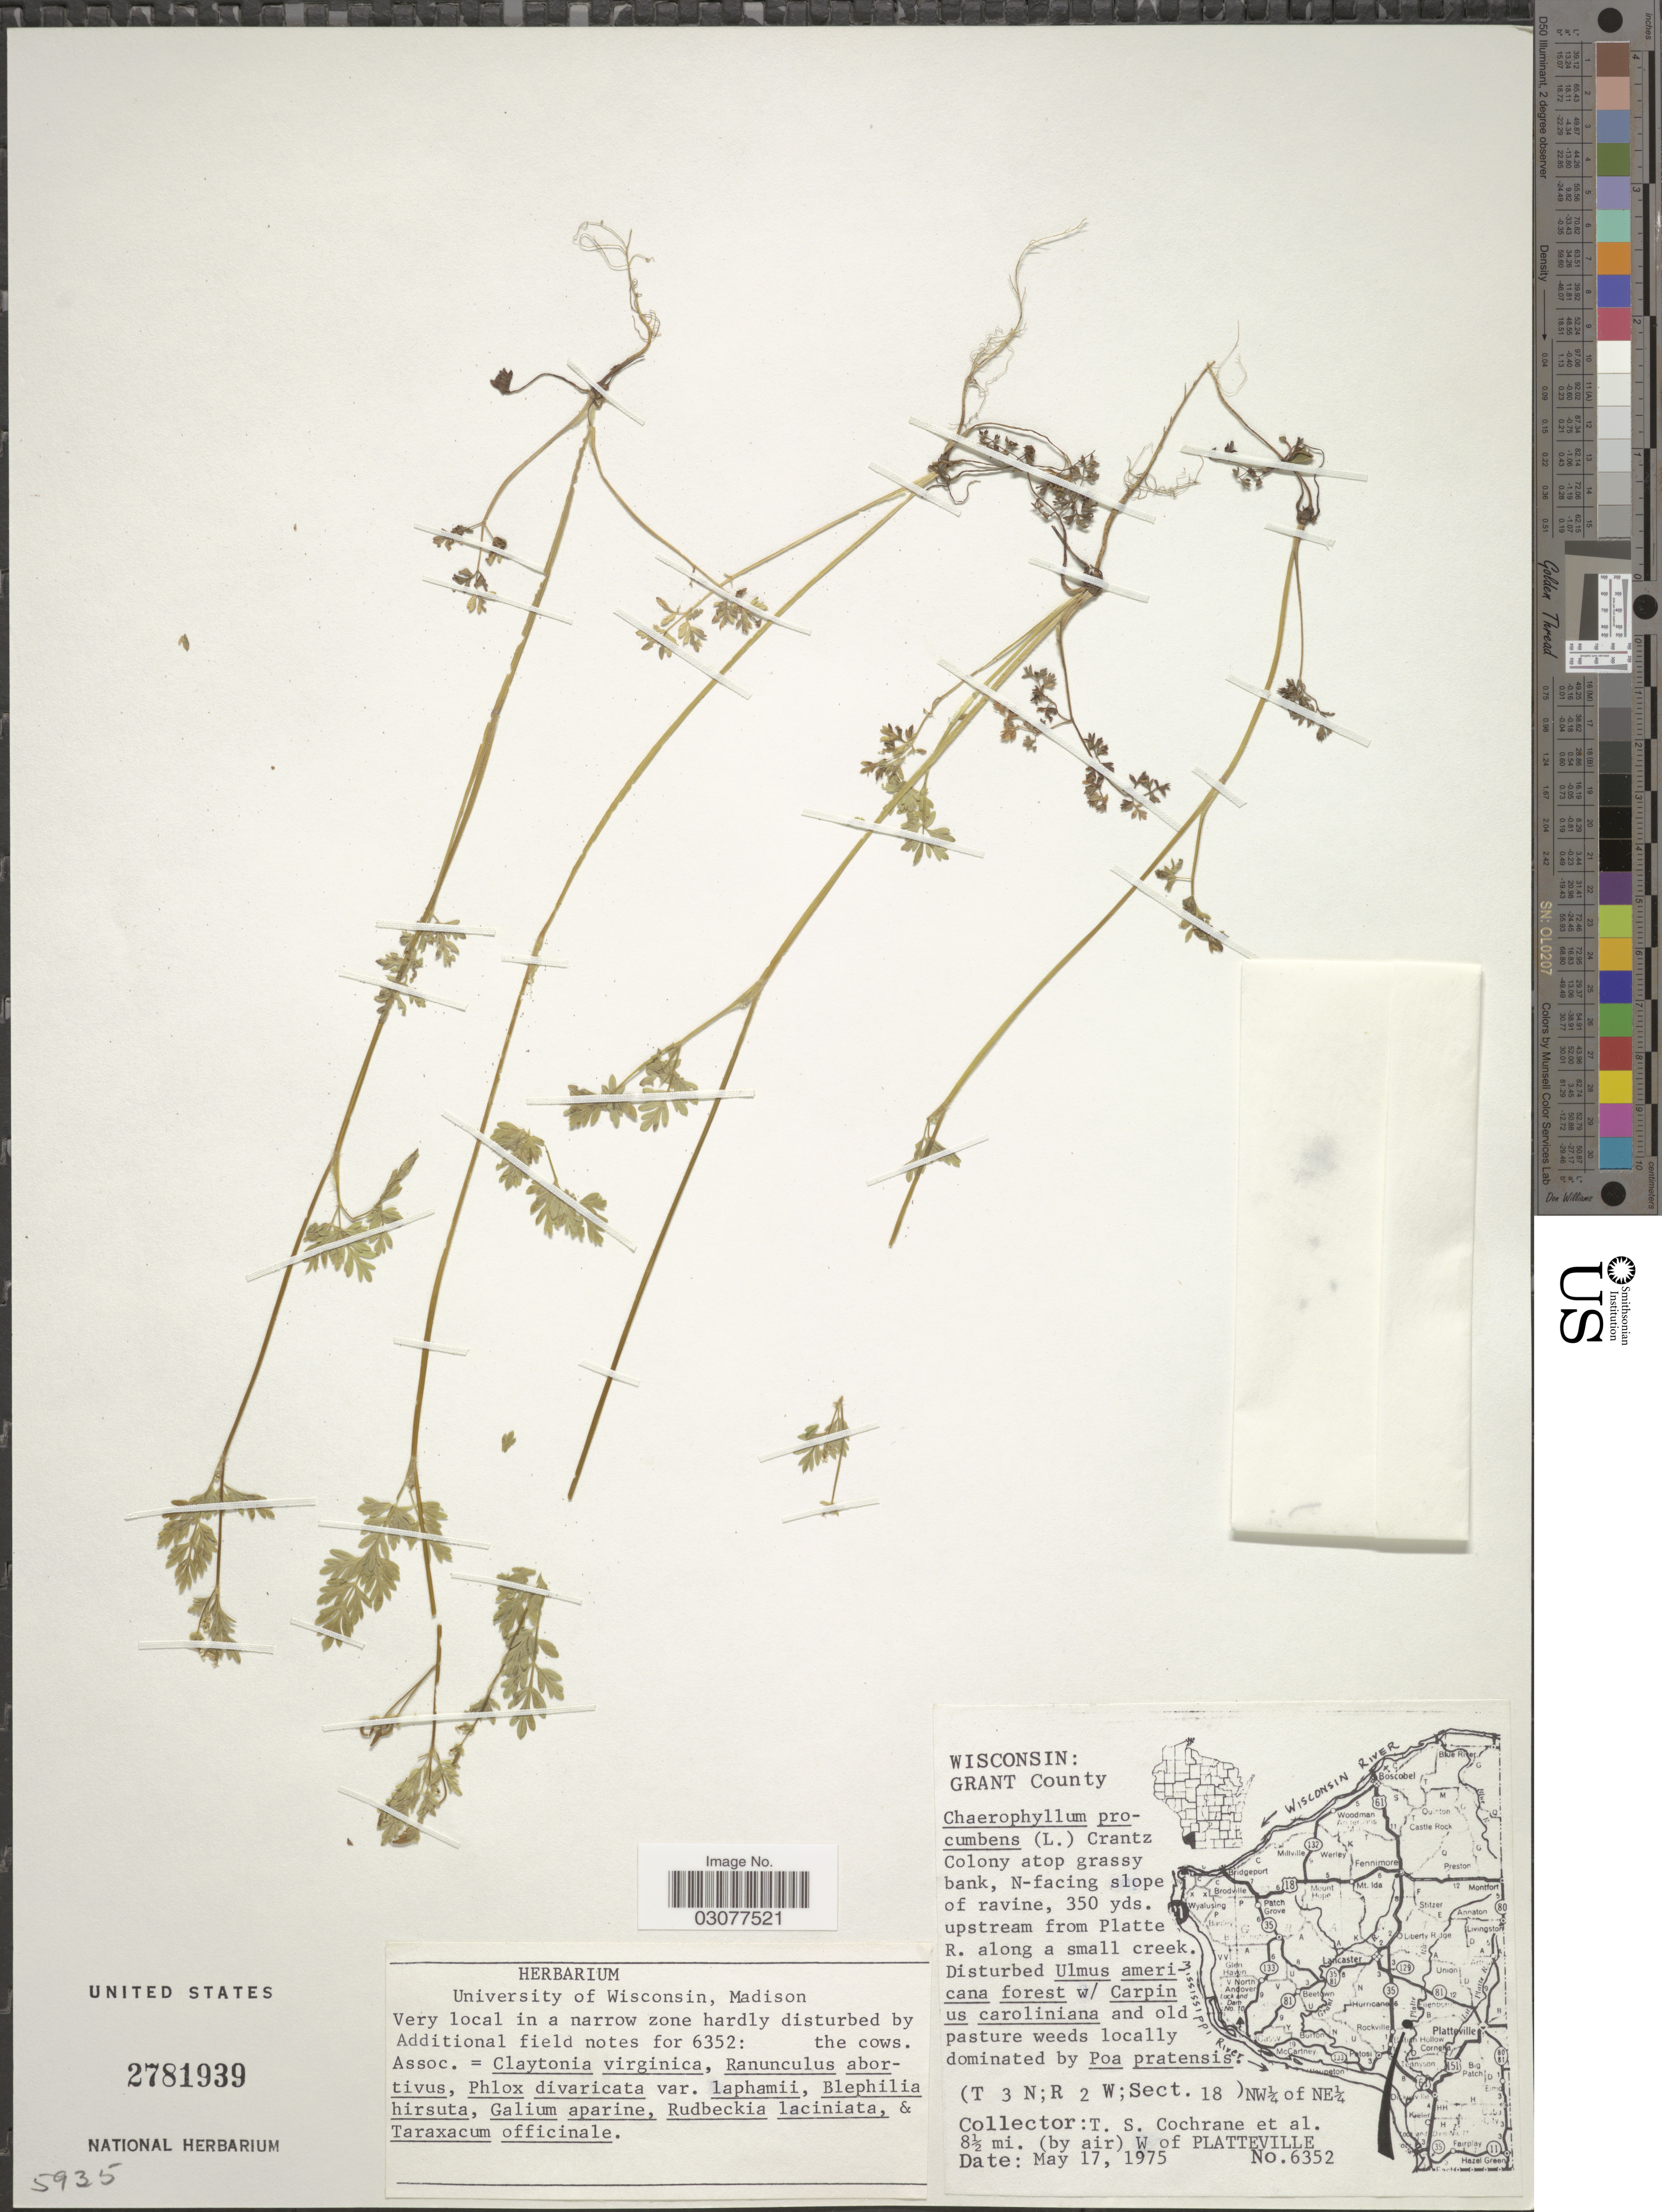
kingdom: Plantae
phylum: Tracheophyta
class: Magnoliopsida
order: Apiales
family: Apiaceae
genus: Chaerophyllum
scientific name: Chaerophyllum procumbens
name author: (L.) Crantz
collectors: T. S. Cochrane & et al.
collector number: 6352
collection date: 1975-05-17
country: United States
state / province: Wisconsin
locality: Grant County, (T3N; R2W; Sect. 18) NW ¼ of NE ½. 8½ mi. (by air) W of Platteville.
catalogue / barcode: US 2781939